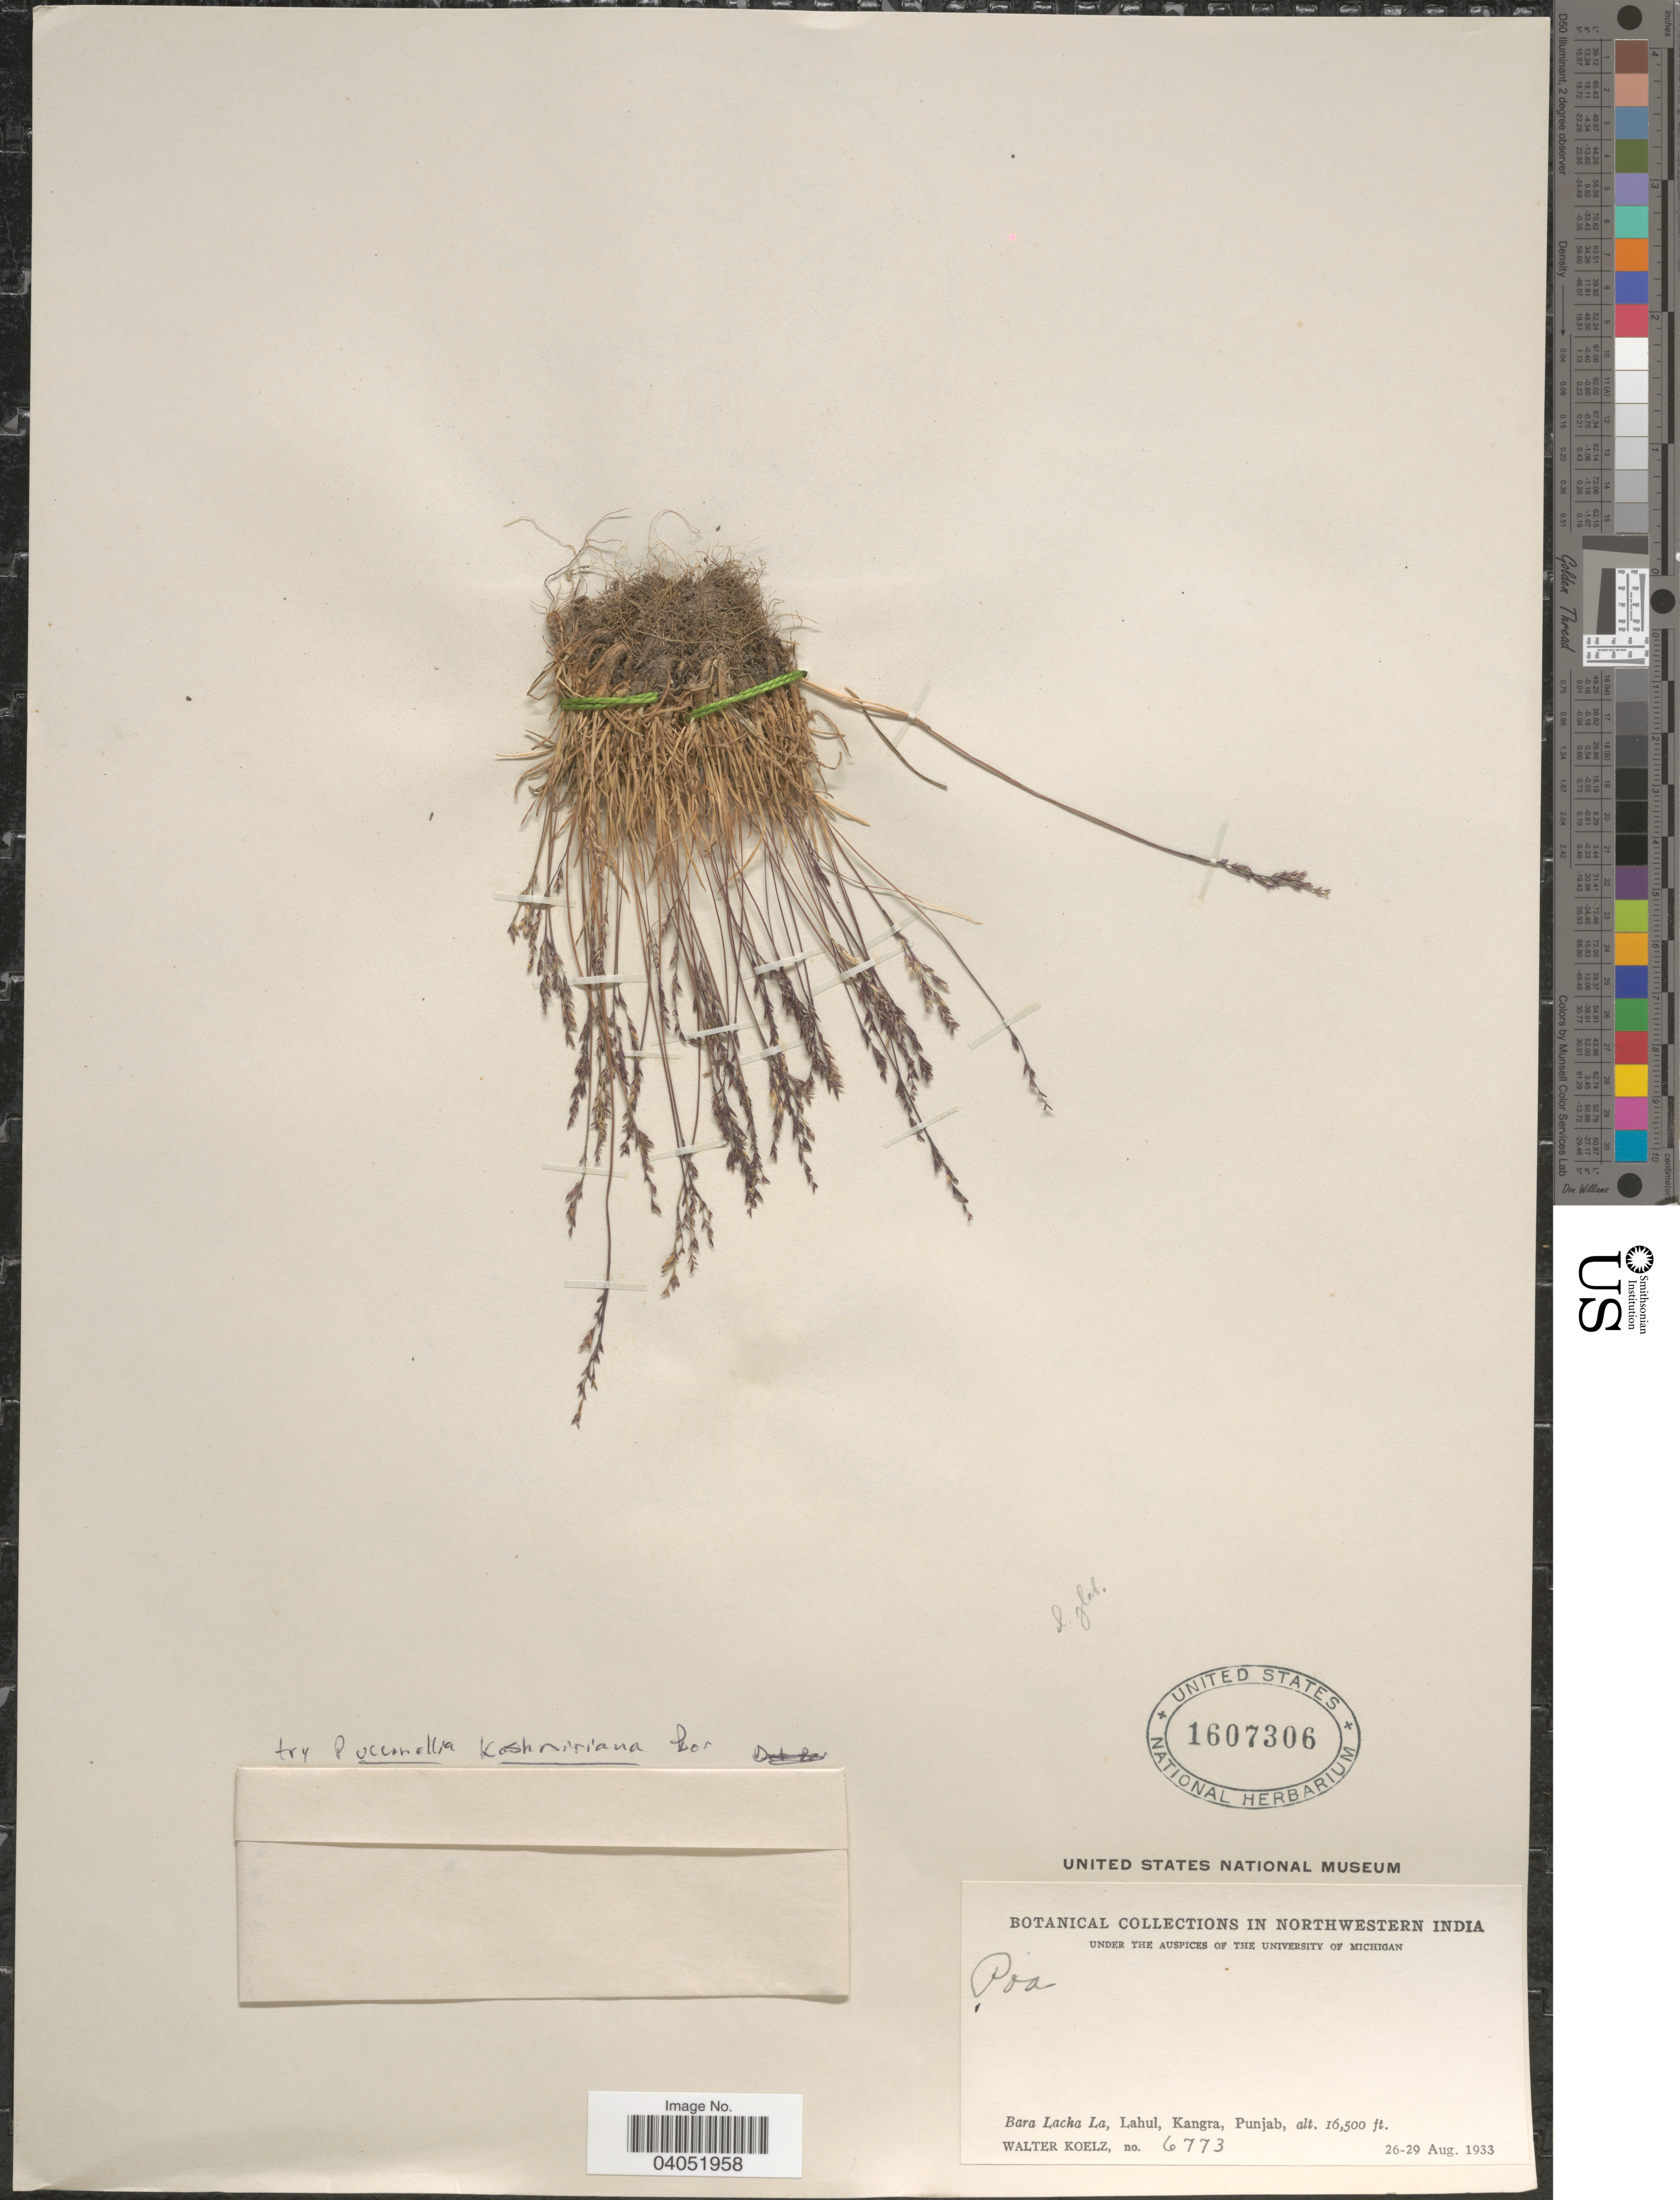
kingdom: Plantae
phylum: Tracheophyta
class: Liliopsida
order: Poales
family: Poaceae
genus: Puccinellia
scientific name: Puccinellia kashmiriana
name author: Bor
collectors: W. N. Koelz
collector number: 6773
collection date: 1933-08-26/1933-08-29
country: India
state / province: Punjab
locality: In northwestern India. Bara Lacha La, Lahul, Kangra.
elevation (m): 5029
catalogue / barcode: US 1607306